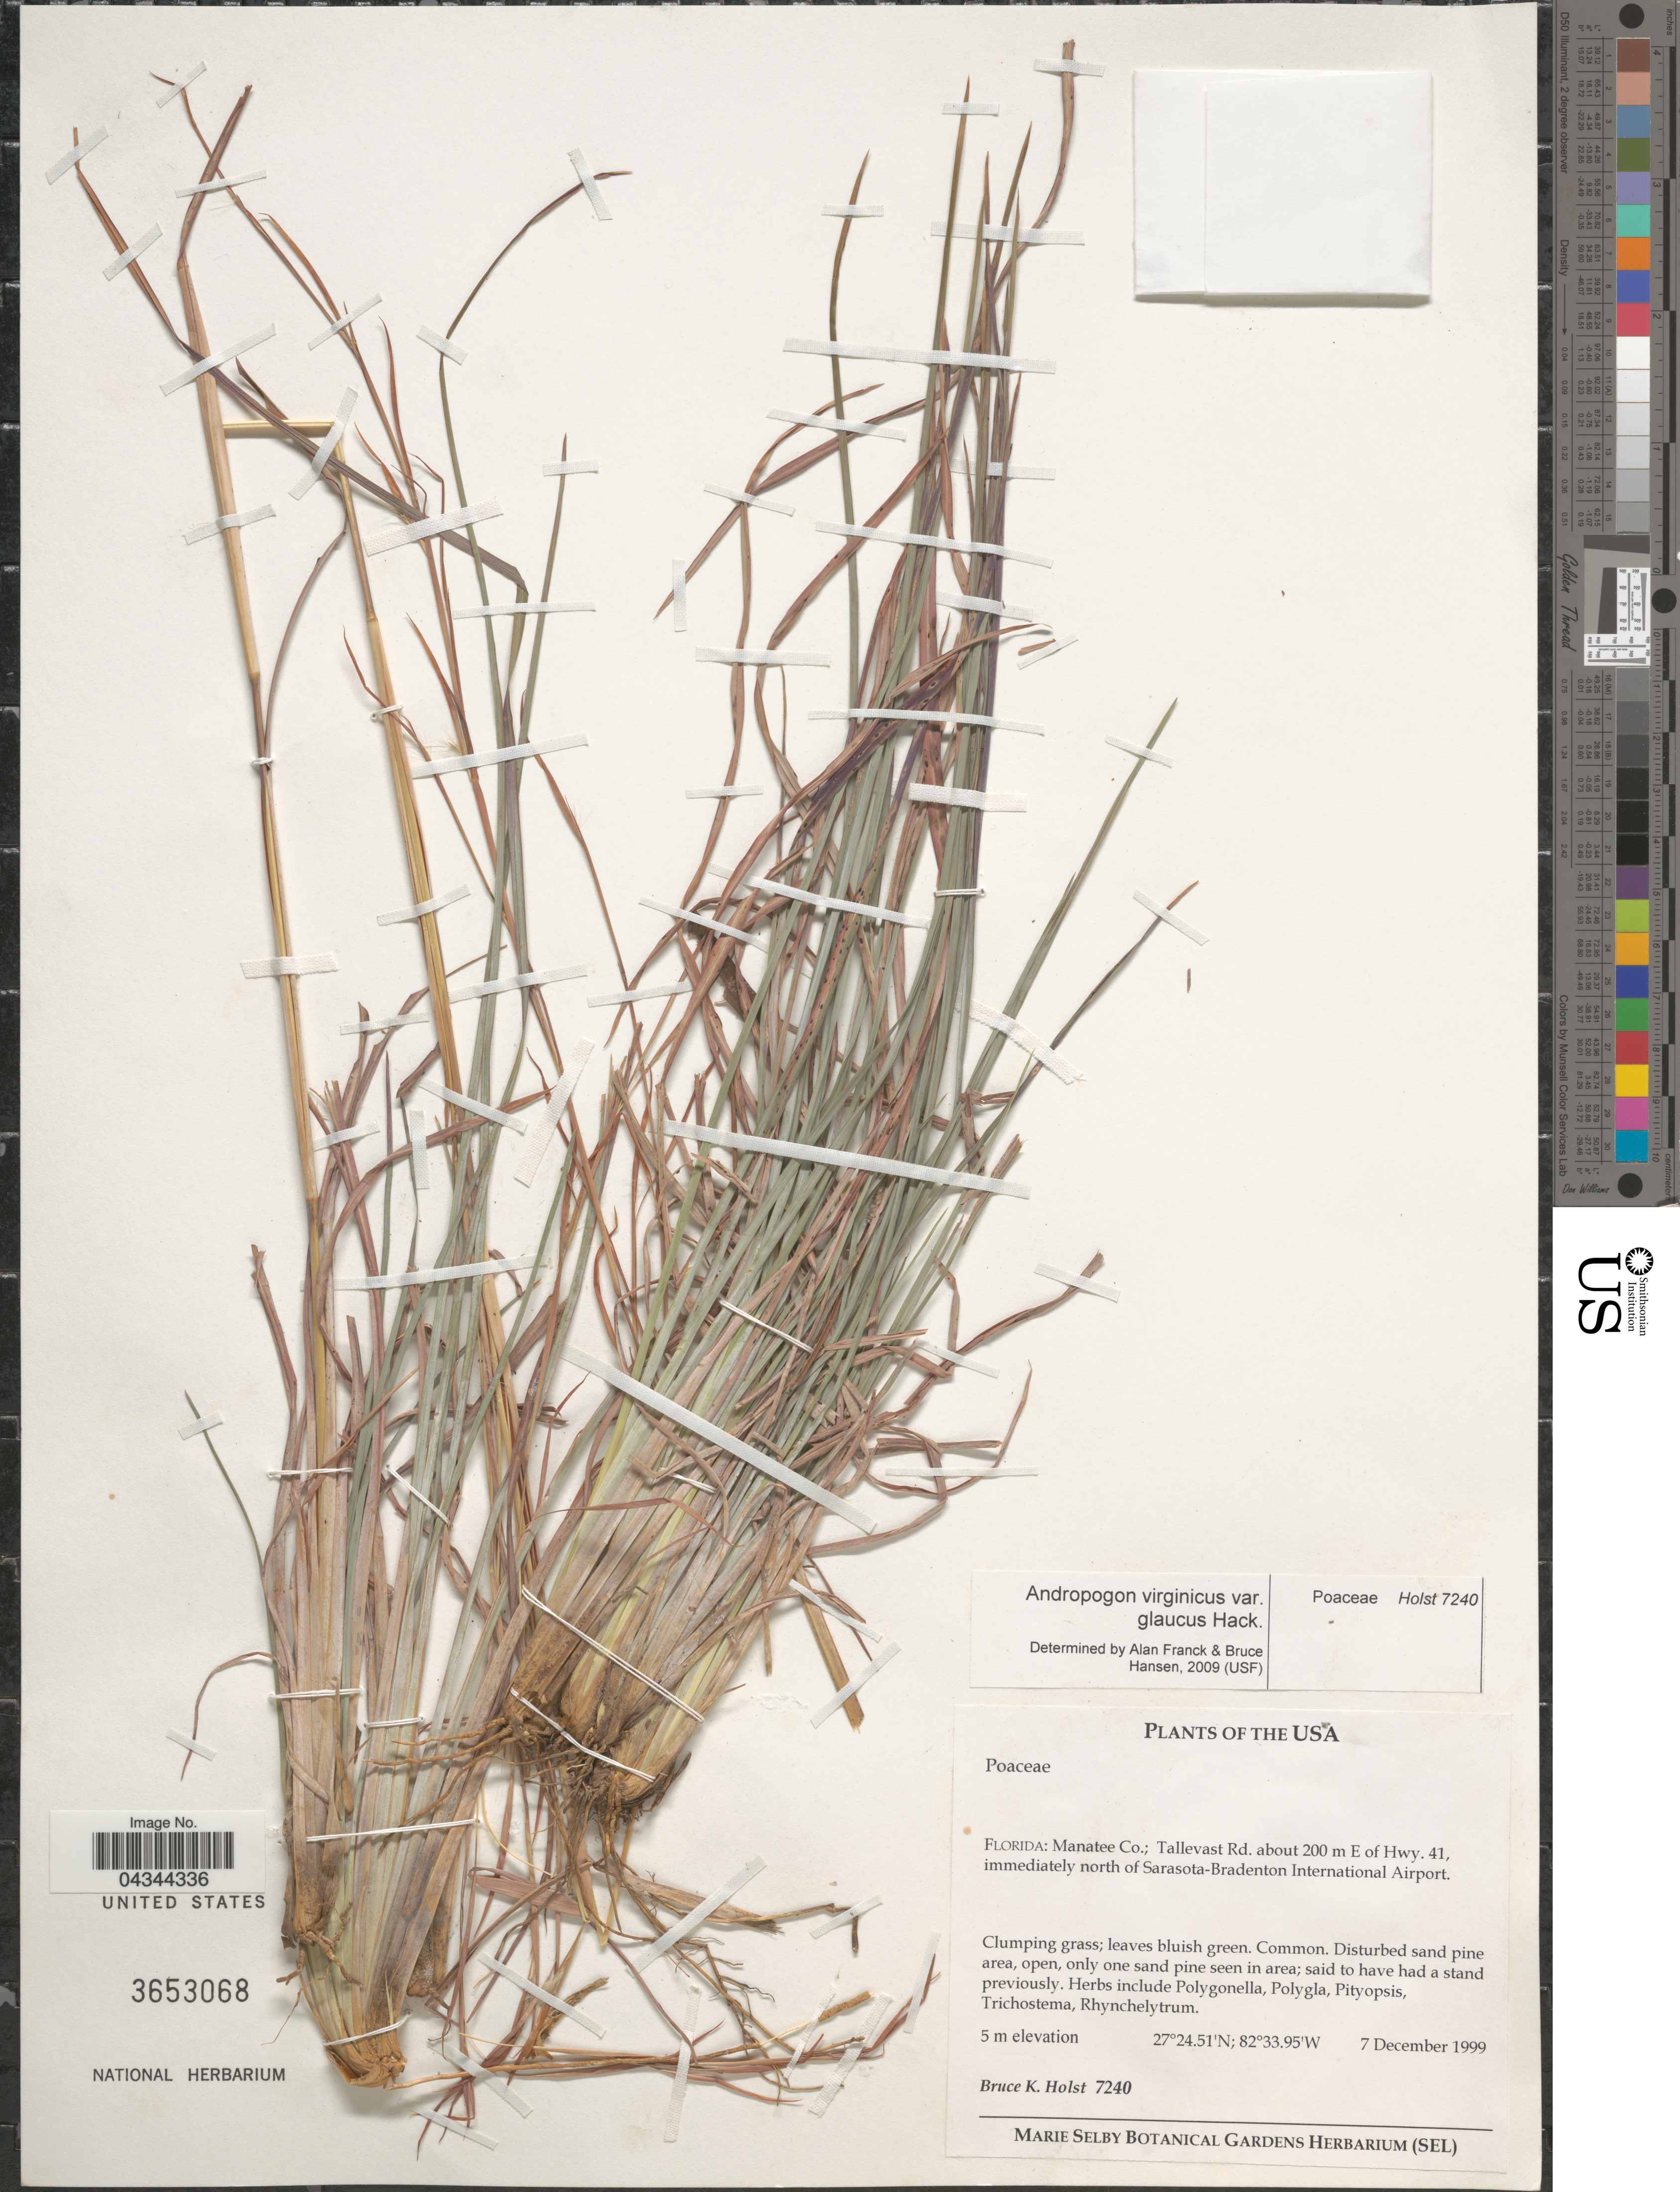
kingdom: Plantae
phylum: Tracheophyta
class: Liliopsida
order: Poales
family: Poaceae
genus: Andropogon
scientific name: Andropogon virginicus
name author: L.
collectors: B. Holst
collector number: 7240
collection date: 1999-12-07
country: United States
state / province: Florida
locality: Manatee Co.; Tallevast Rd. about 200 m E of Hwy. 41, immediately north of Sarasota-Bradenton International Airport.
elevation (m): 5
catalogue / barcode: US 3653068